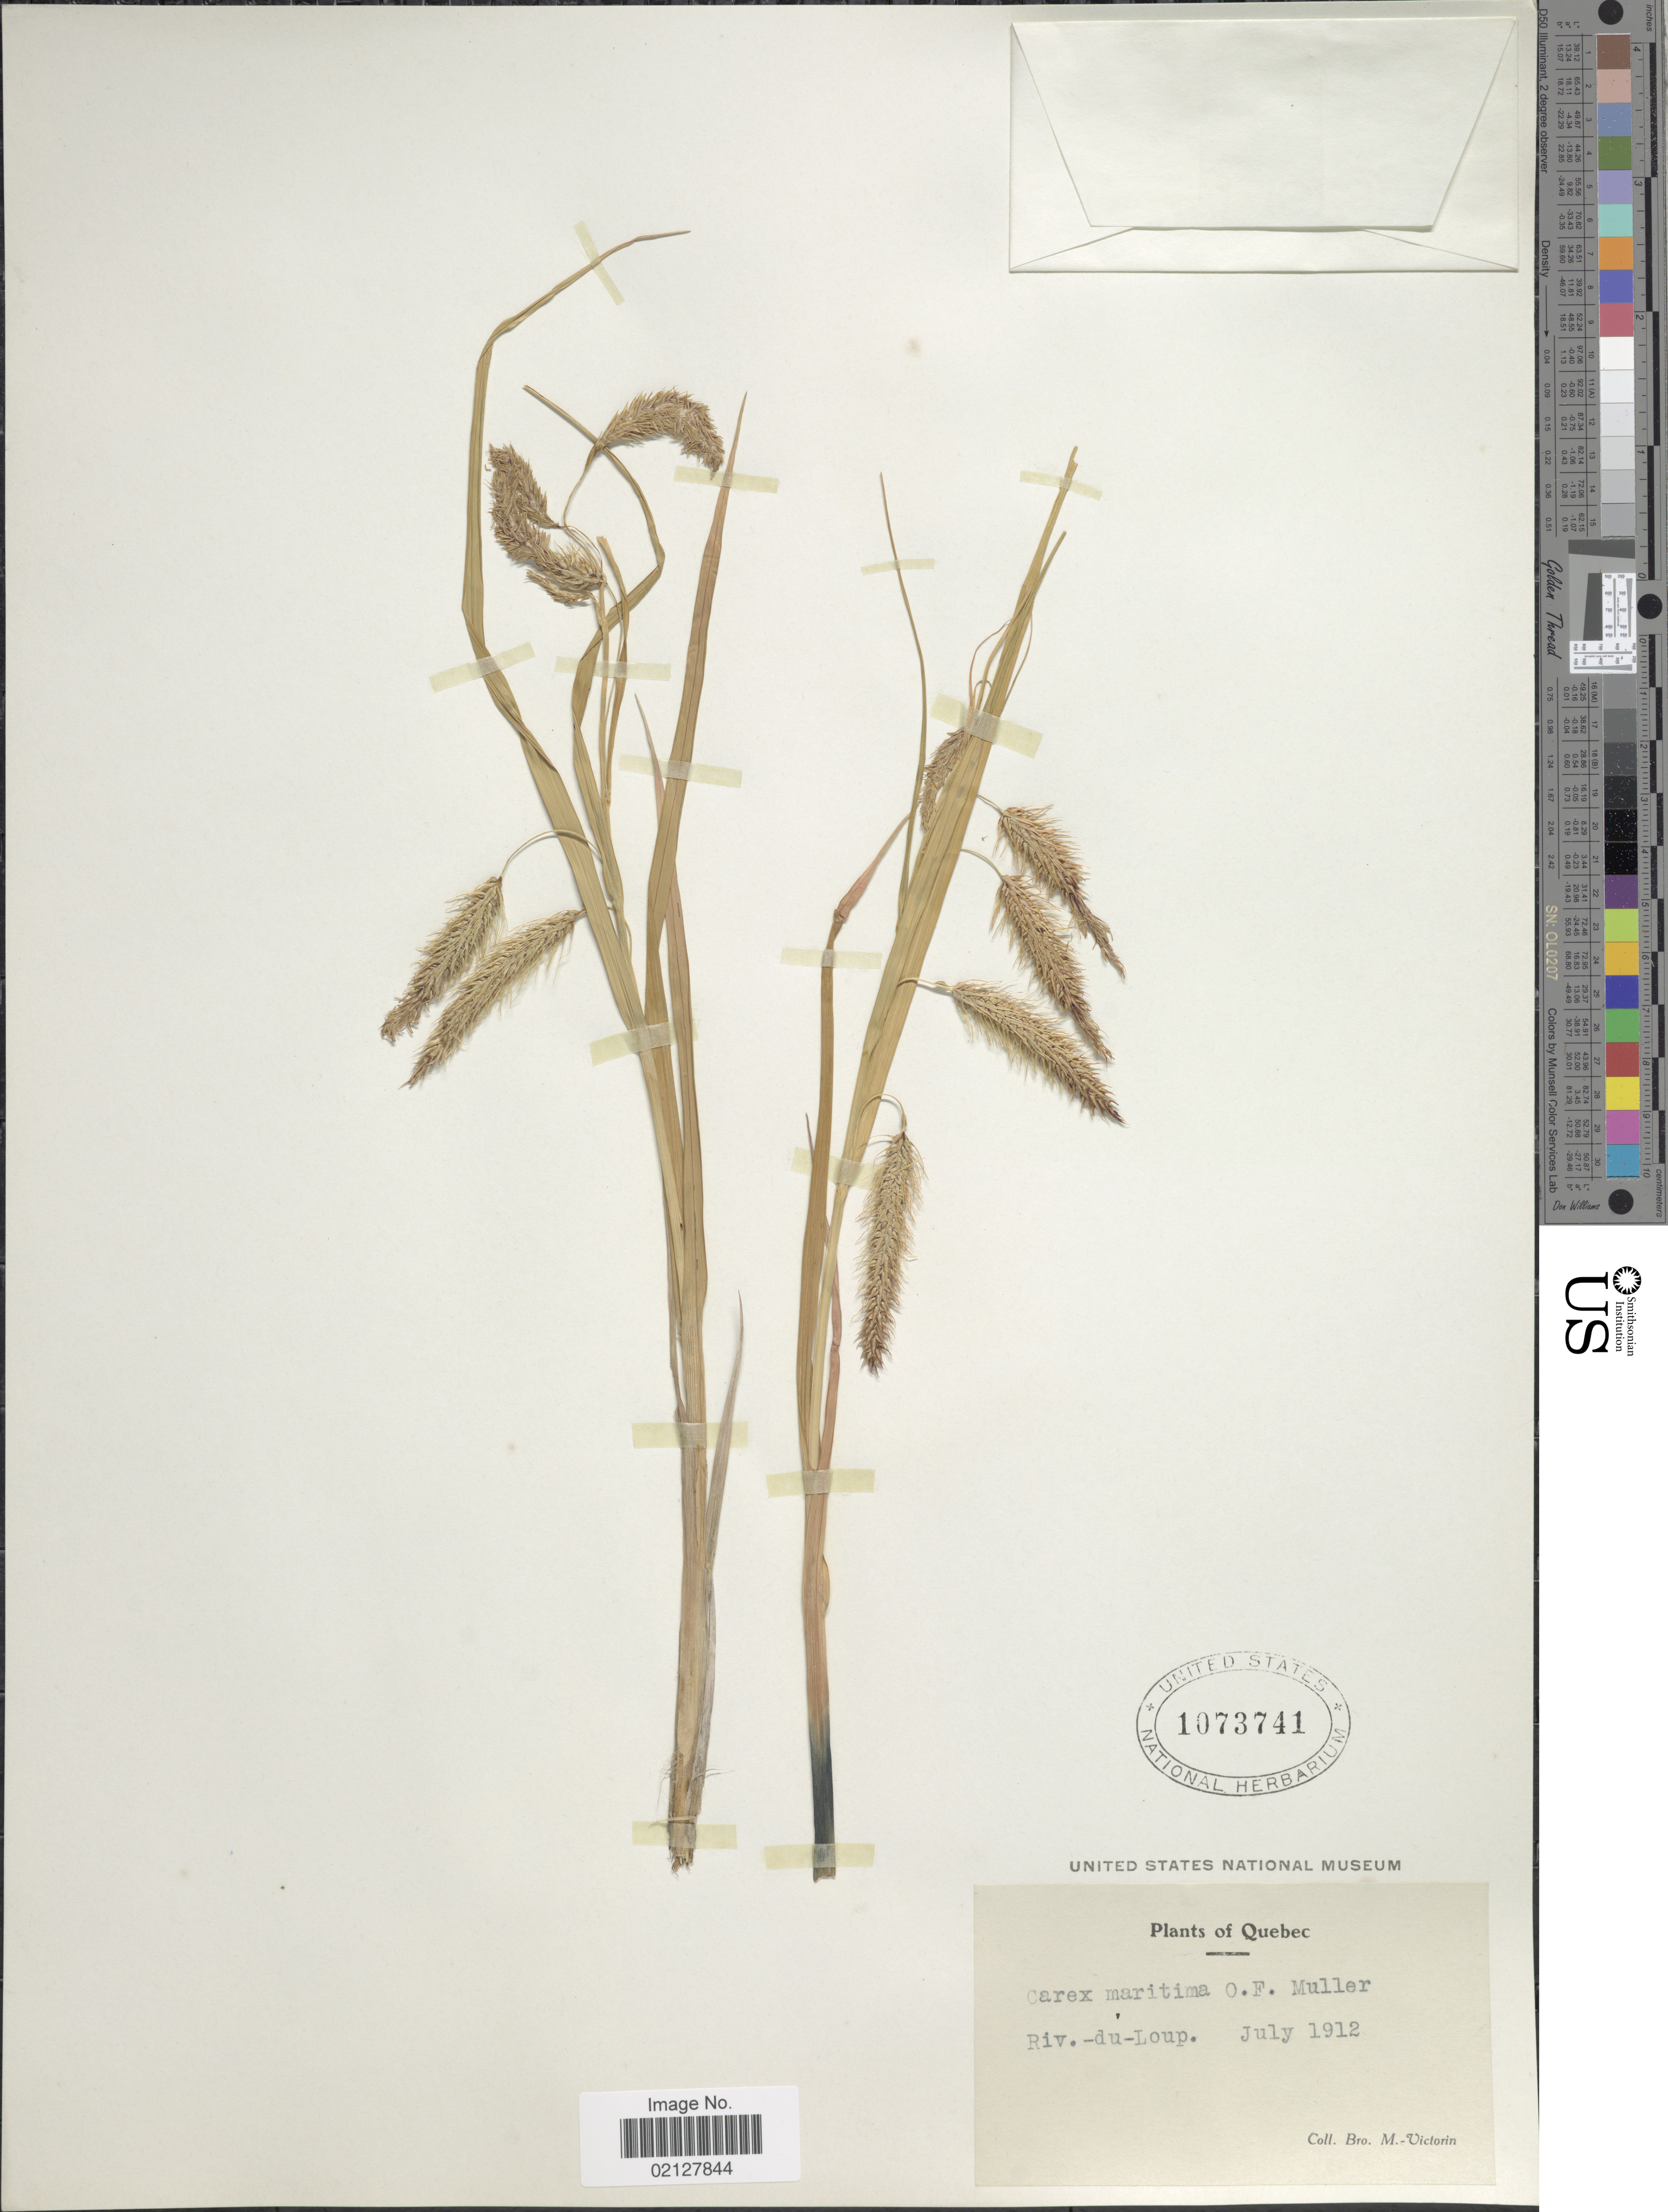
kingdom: Plantae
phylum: Tracheophyta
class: Liliopsida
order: Poales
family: Cyperaceae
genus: Carex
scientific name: Carex paleacea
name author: Schreb. ex Wahlenb.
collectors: Fr. Marie-Victorin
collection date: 1912-07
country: Canada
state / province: Quebec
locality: Riv.- du- Loup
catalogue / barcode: US 1073741